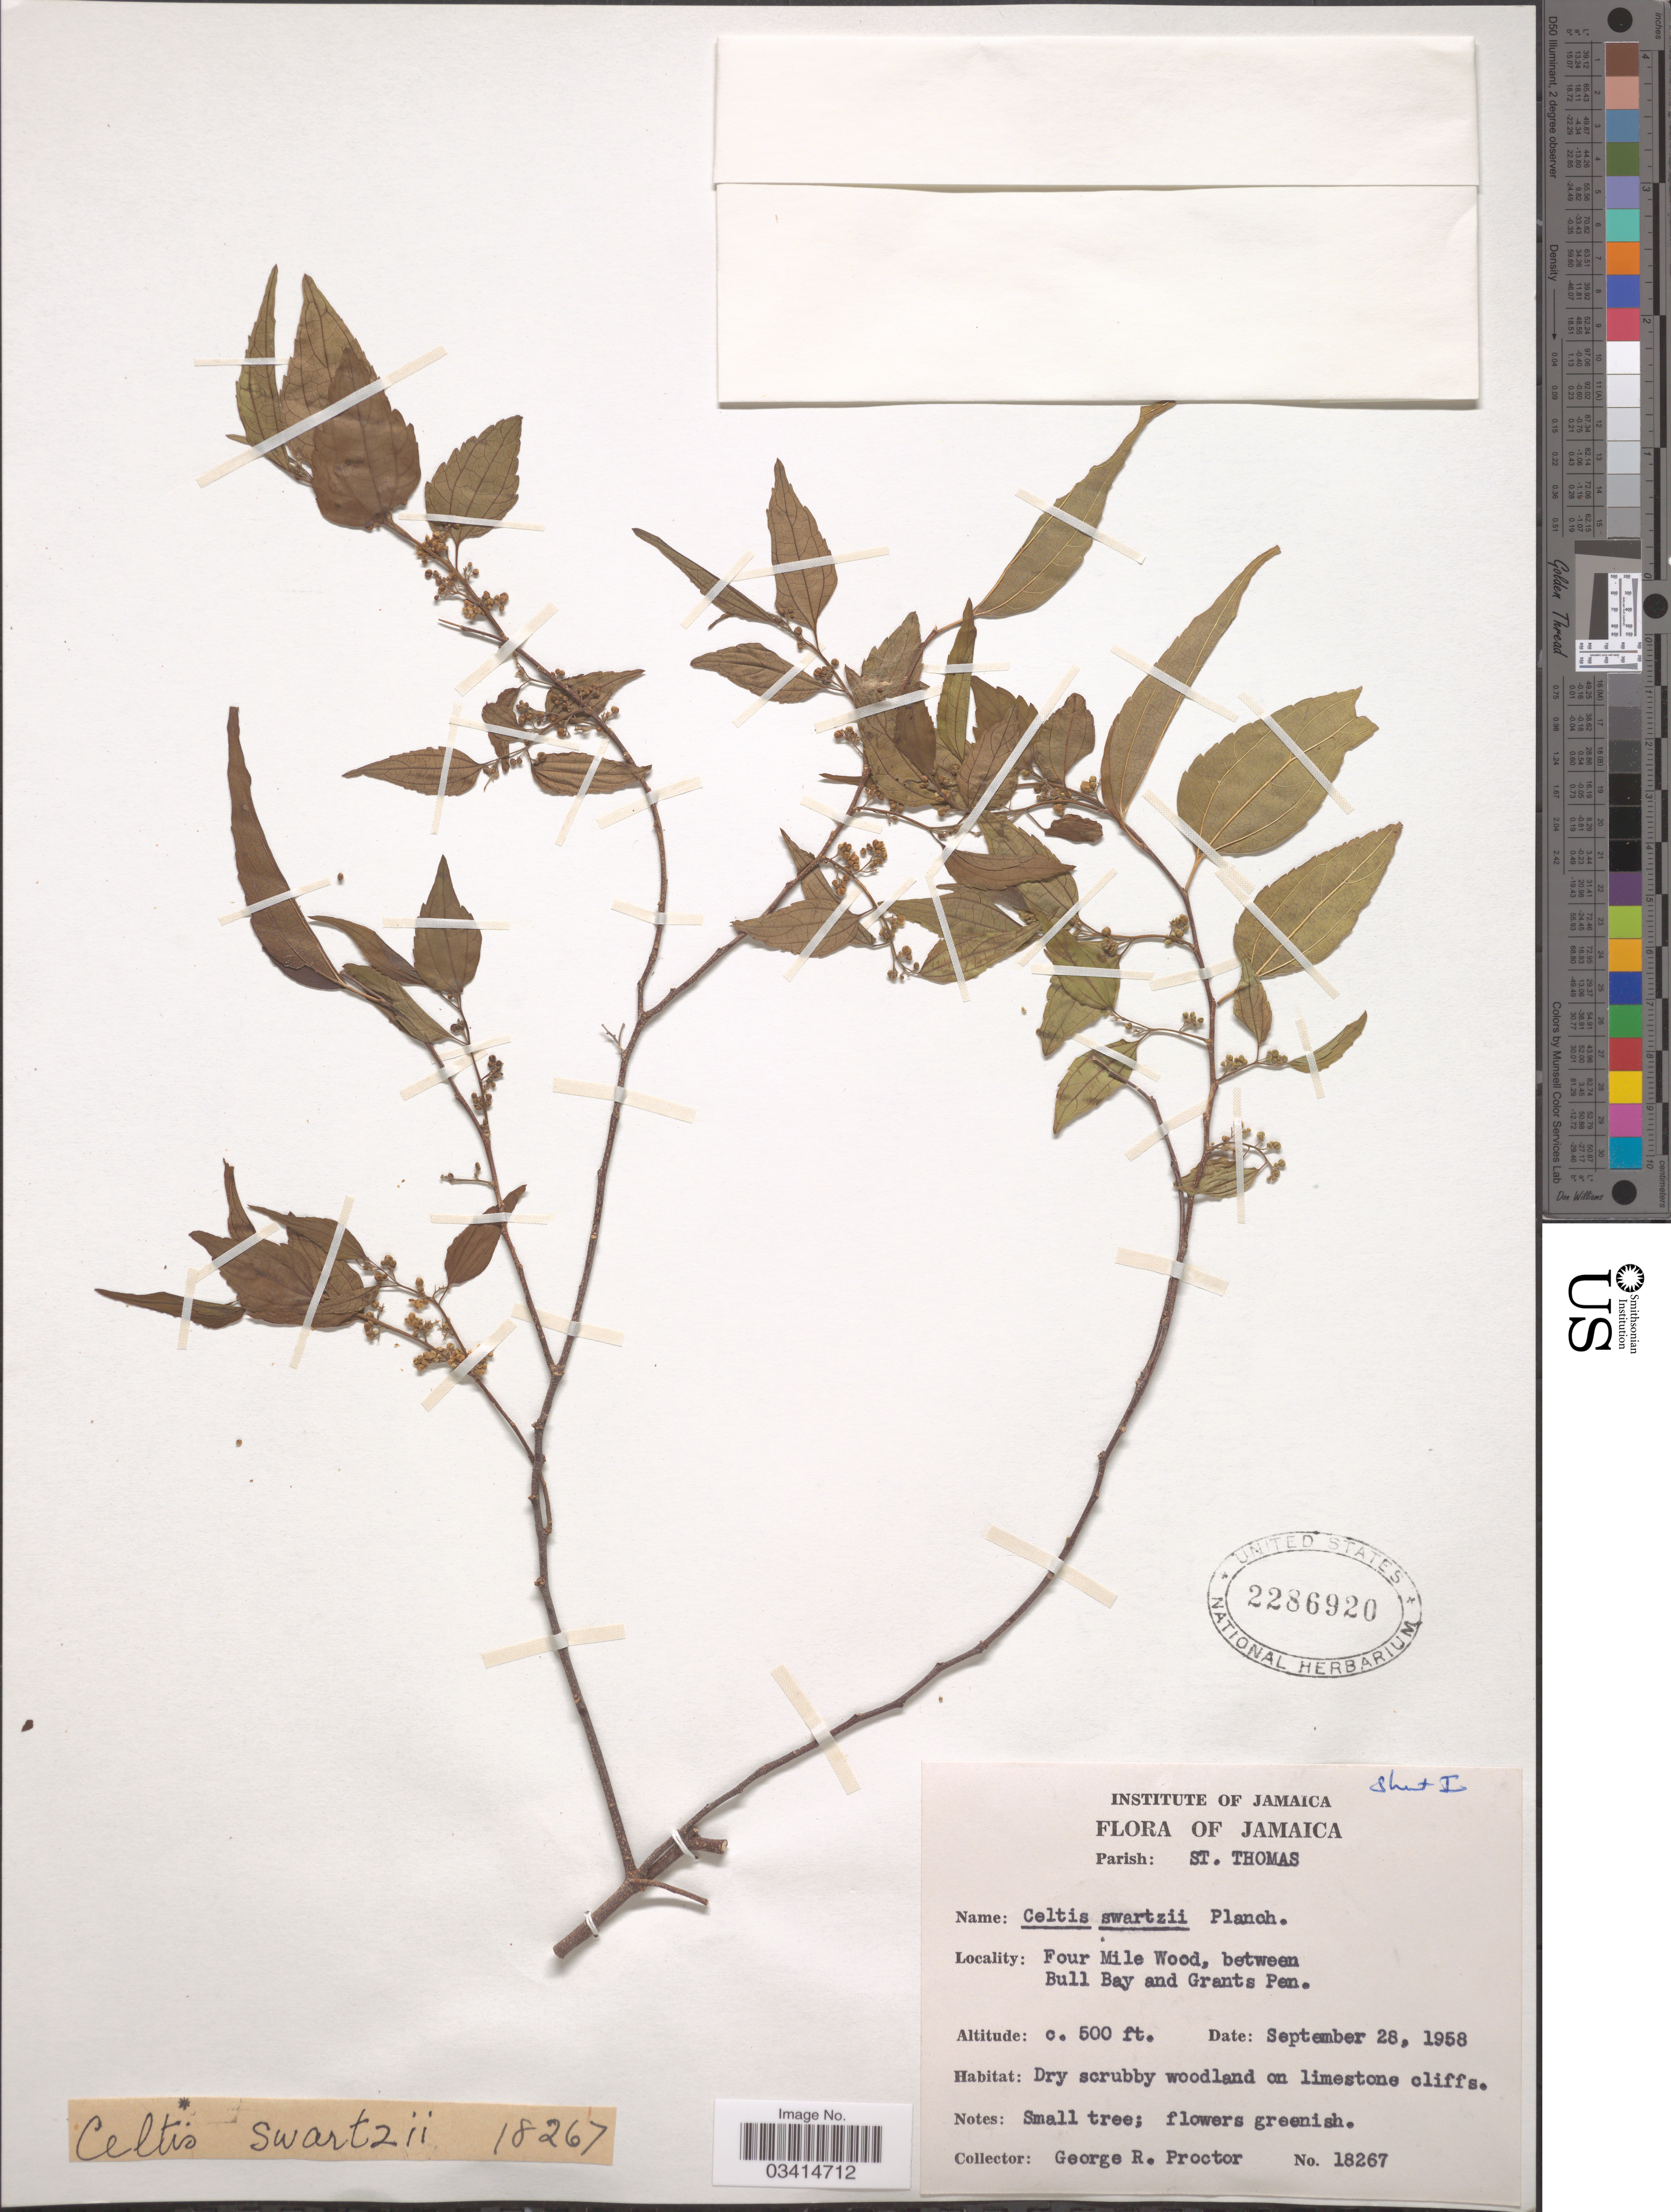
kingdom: Plantae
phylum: Tracheophyta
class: Magnoliopsida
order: Rosales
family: Cannabaceae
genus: Celtis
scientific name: Celtis swartzii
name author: Planch.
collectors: G. R. Proctor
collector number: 18267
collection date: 1958-09-28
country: Jamaica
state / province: Saint Thomas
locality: Parish: St. Thomas. Four Mile Wood, between Bull Bay and Grants Pen.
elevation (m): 152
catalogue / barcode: US 2286920